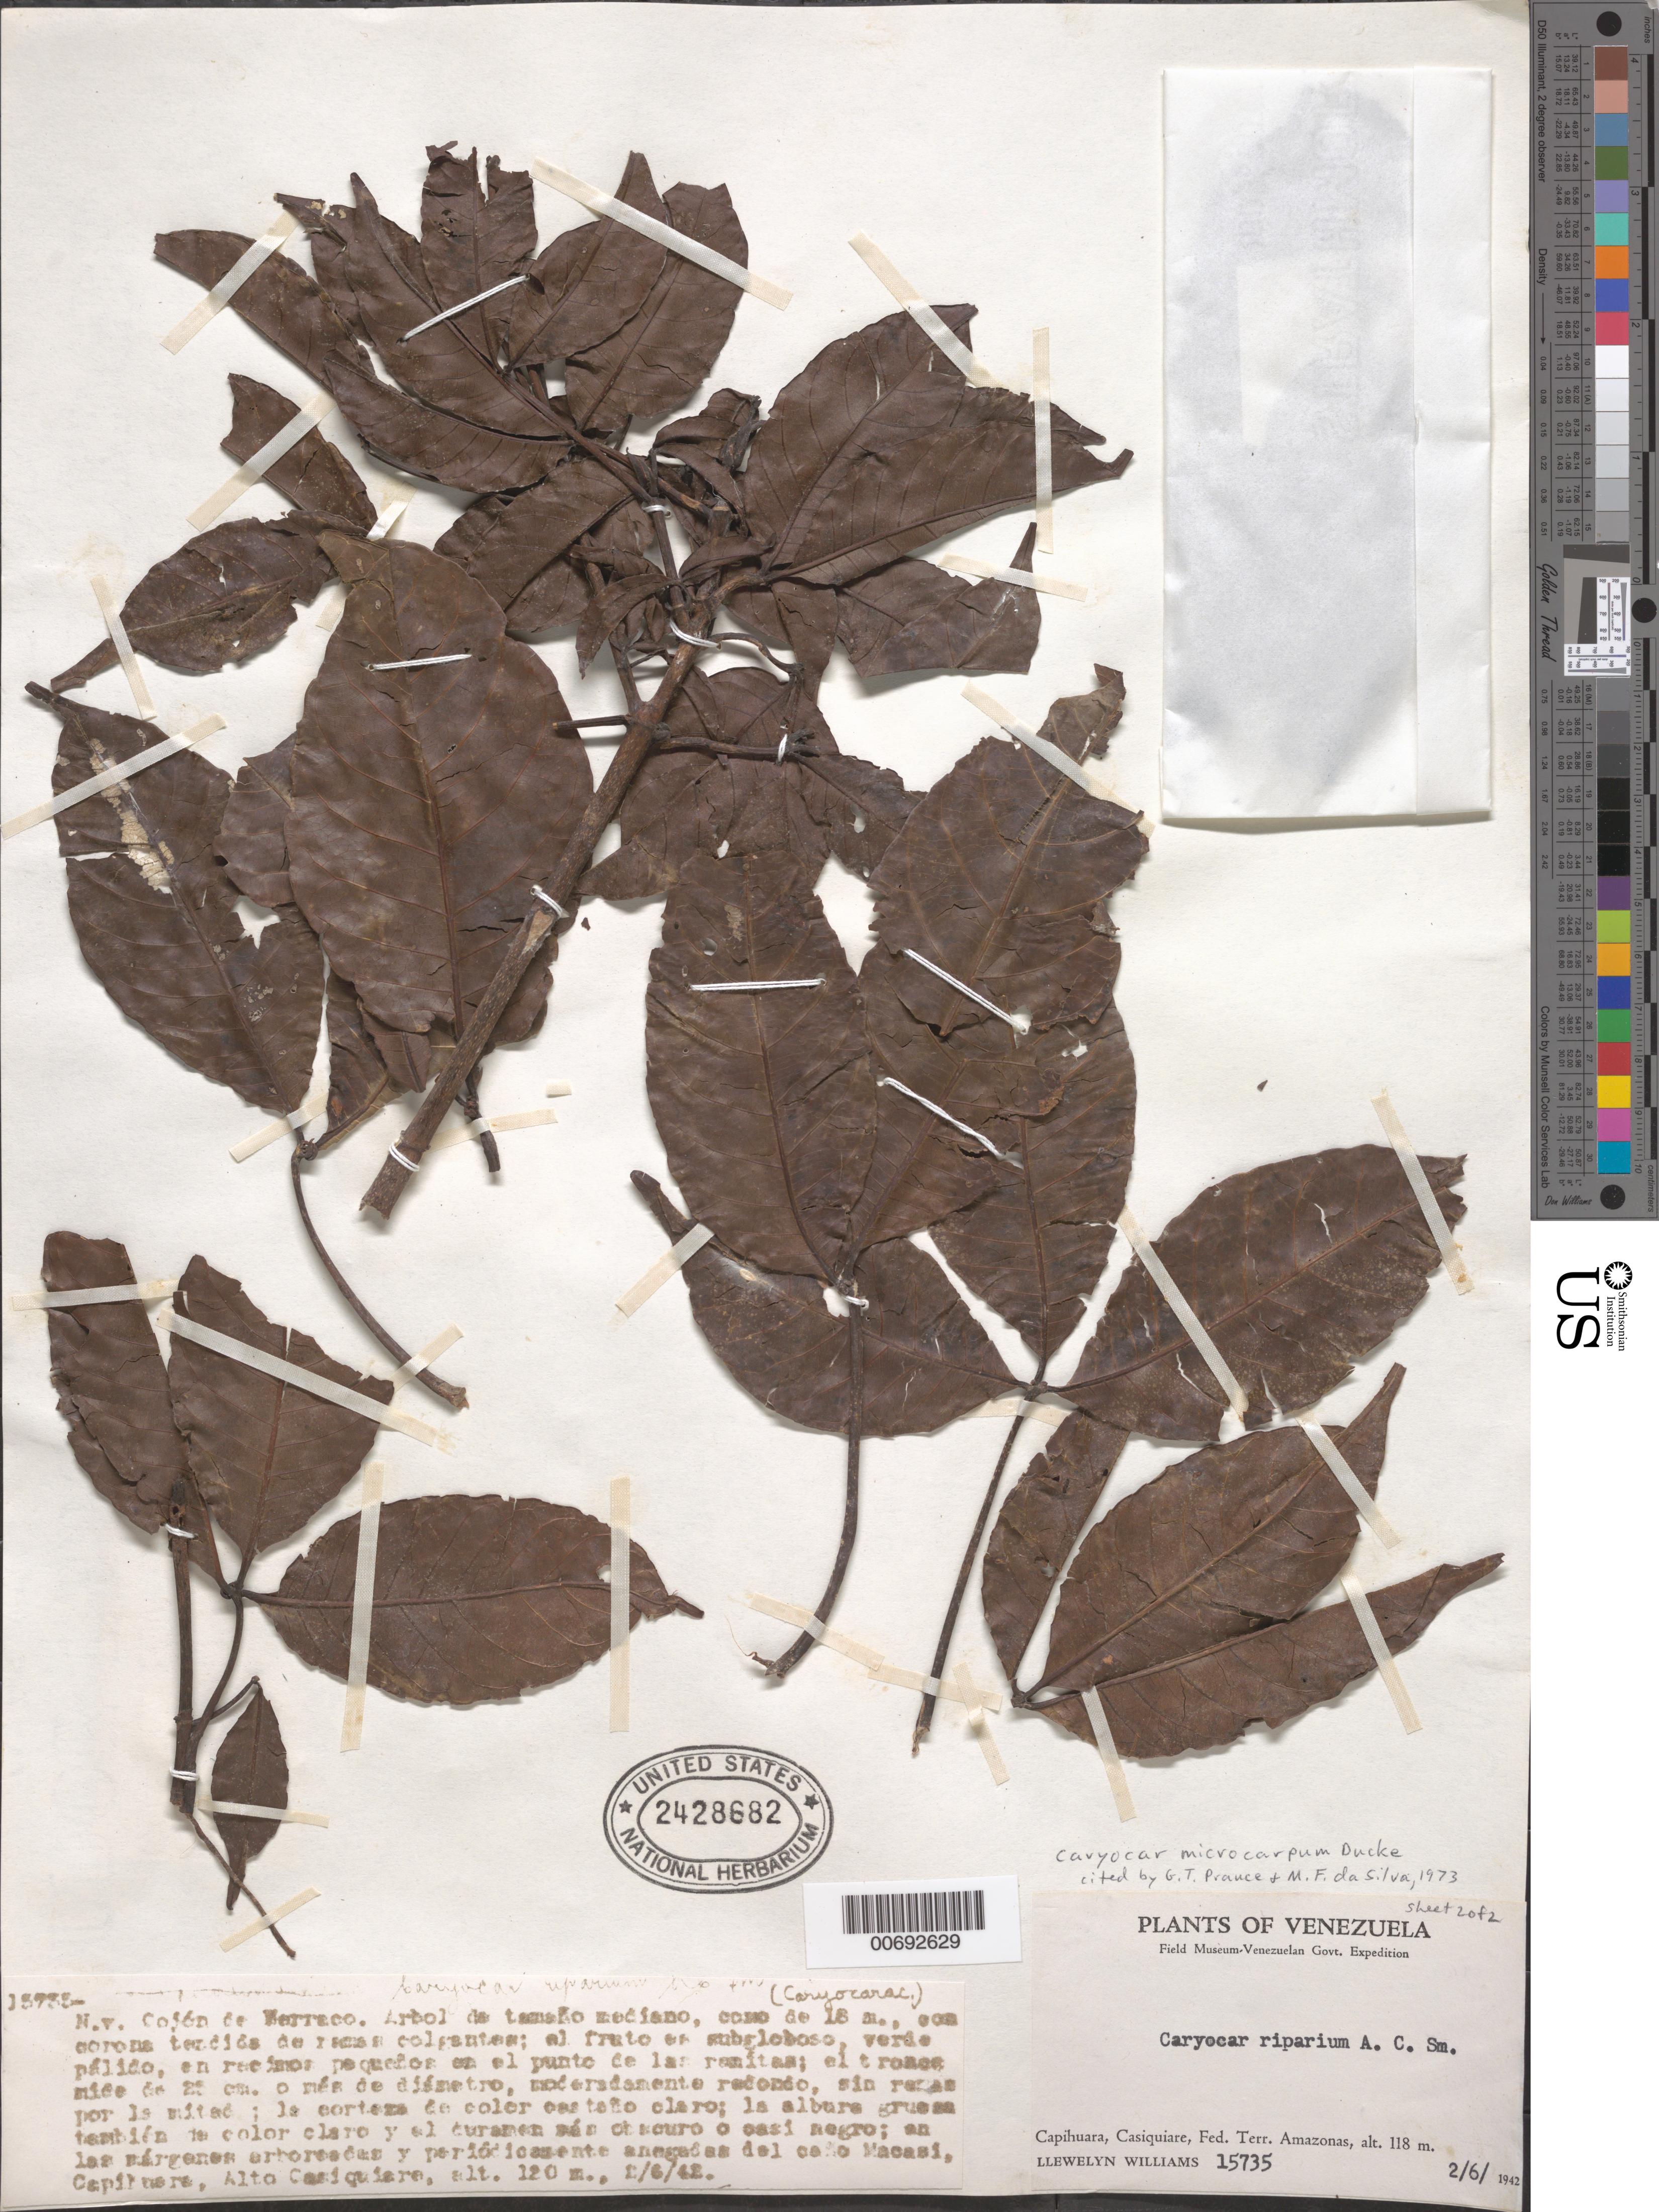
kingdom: Plantae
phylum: Tracheophyta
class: Magnoliopsida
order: Malpighiales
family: Caryocaraceae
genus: Caryocar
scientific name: Caryocar microcarpum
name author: Ducke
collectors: Ll. Williams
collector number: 15735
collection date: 1942-06-02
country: Venezuela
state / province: Amazonas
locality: Capihuara, Alto Casiquiare, Fed. Terr. Amazonas. Anegadas del caño Macasi.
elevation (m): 118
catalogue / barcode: US 2428682